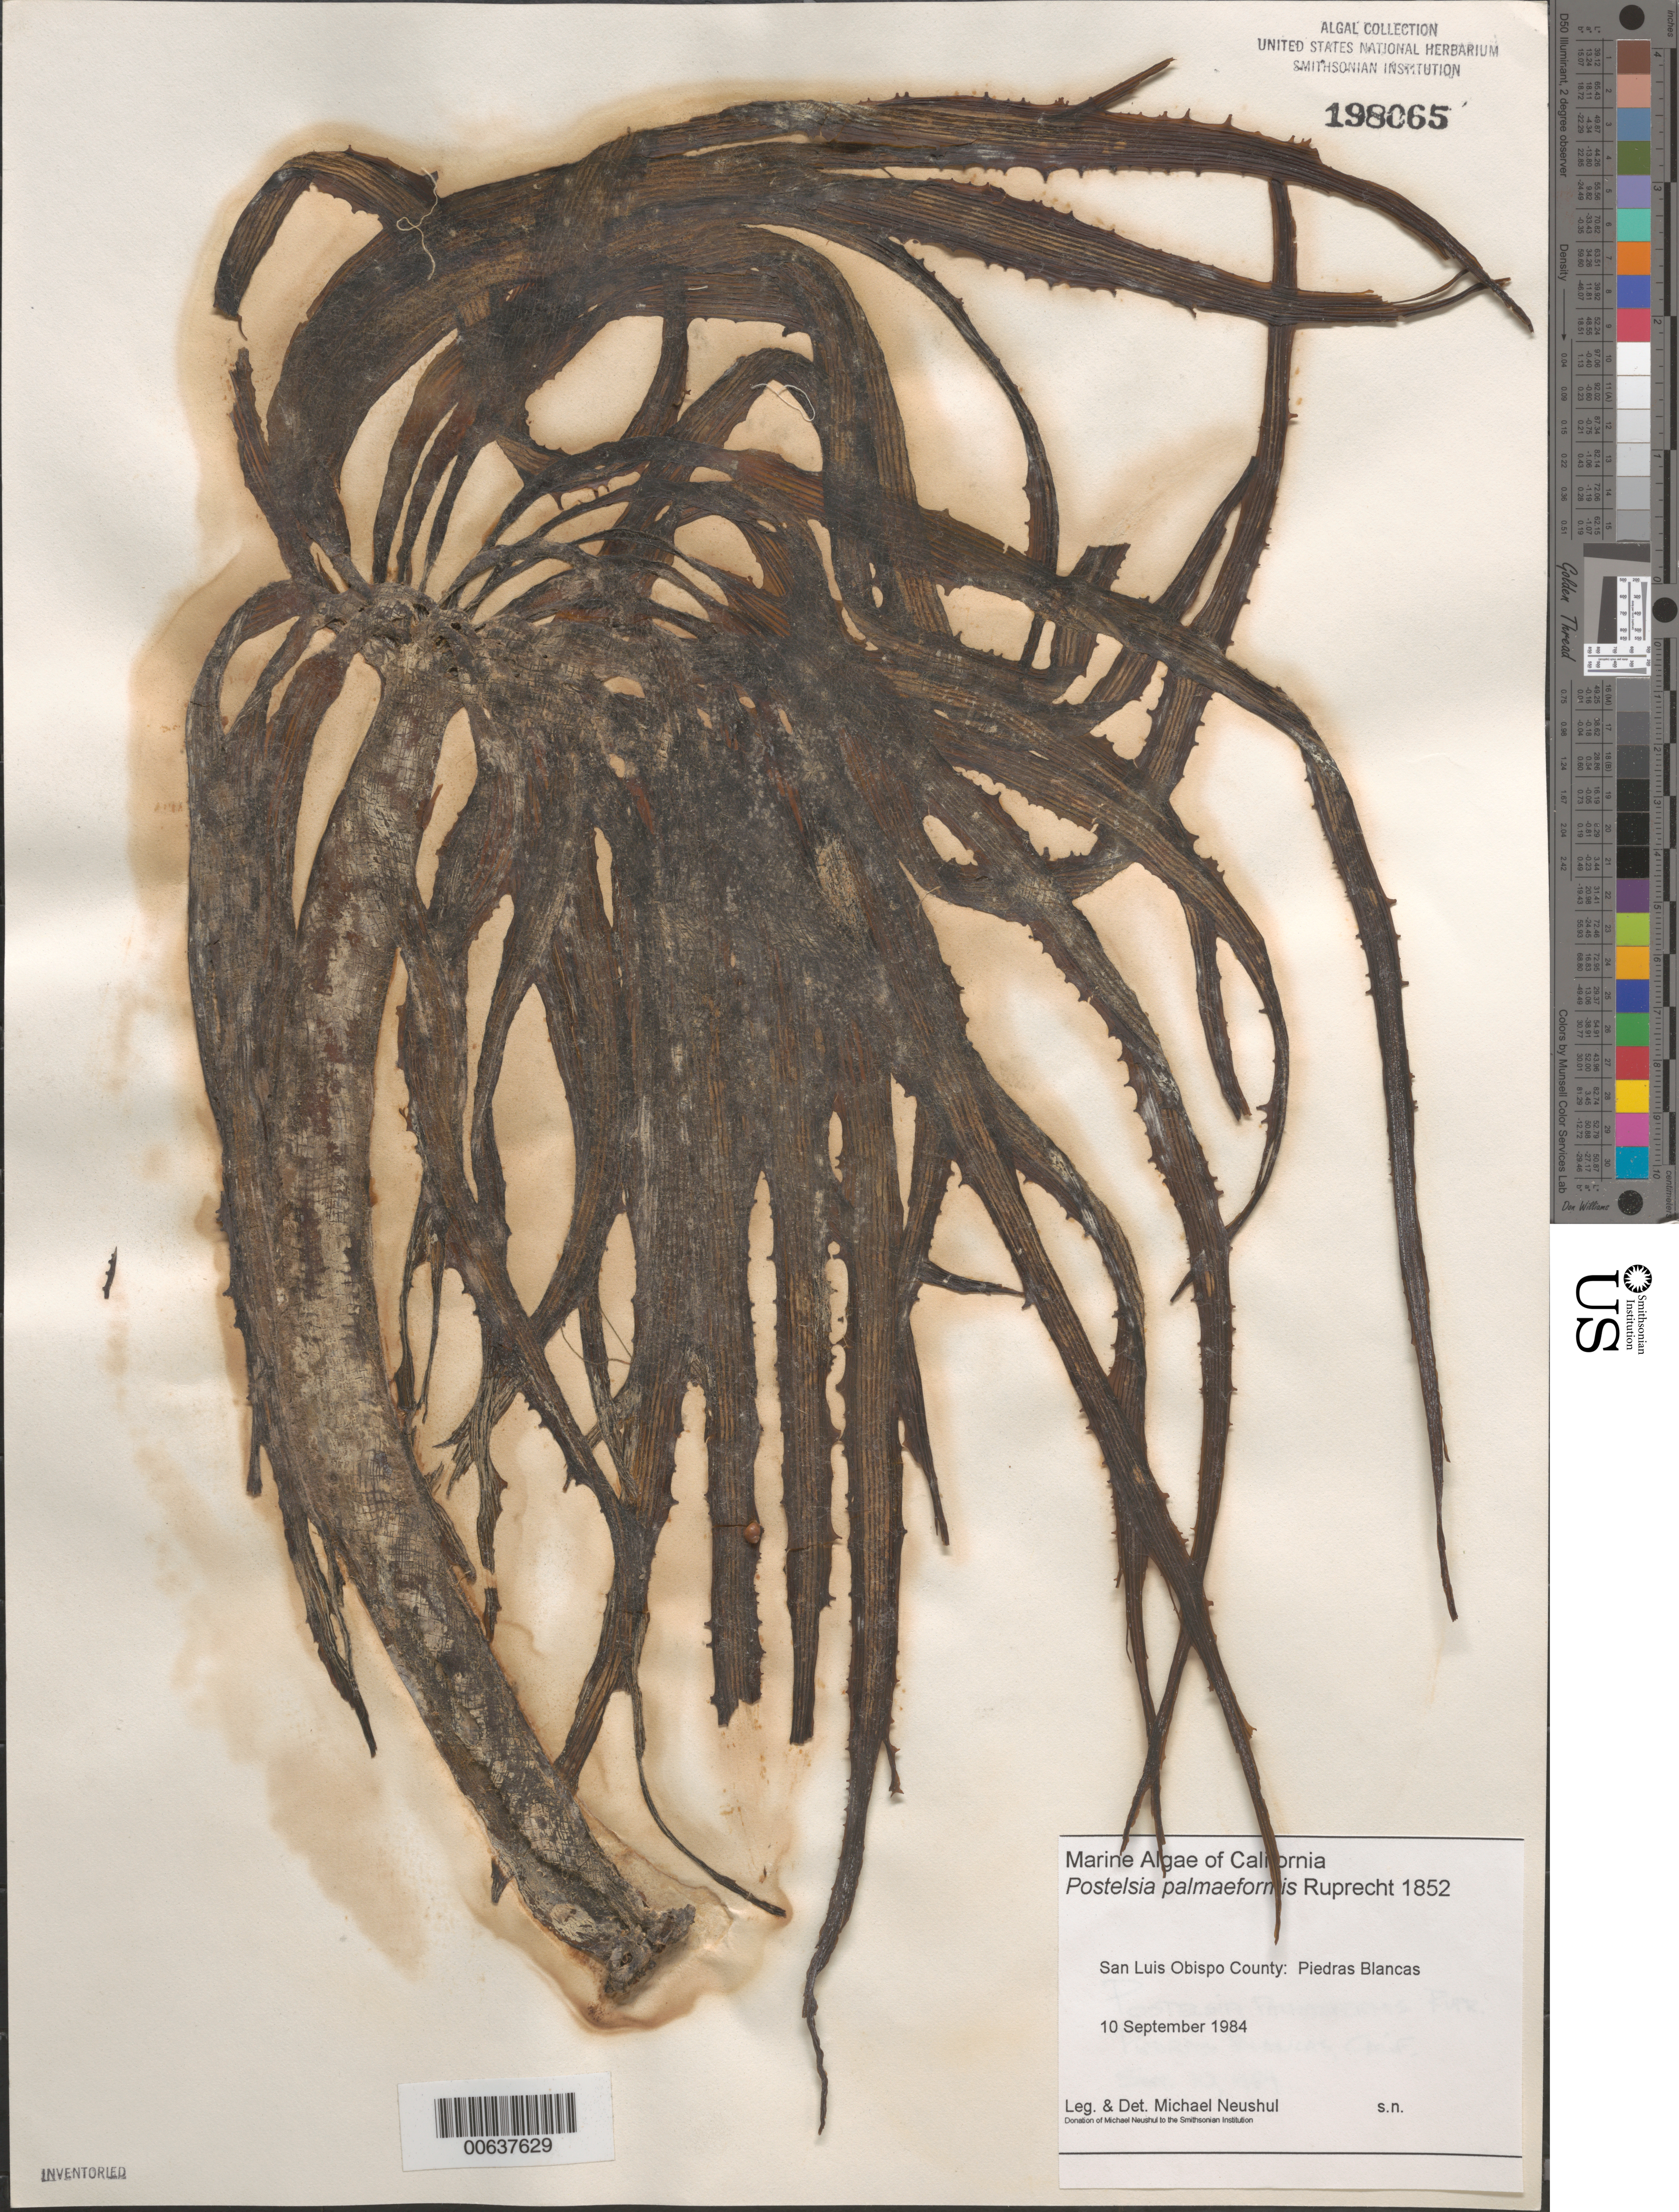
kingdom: Chromista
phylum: Ochrophyta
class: Phaeophyceae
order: Laminariales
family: Laminariaceae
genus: Postelsia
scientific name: Postelsia palmaeformis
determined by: Neushul, M.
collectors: M. Neushul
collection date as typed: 10 Sep 1984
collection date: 1984-09-10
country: United States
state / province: California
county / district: San Luis Obispo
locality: Piedras Blancas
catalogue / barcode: US 198065